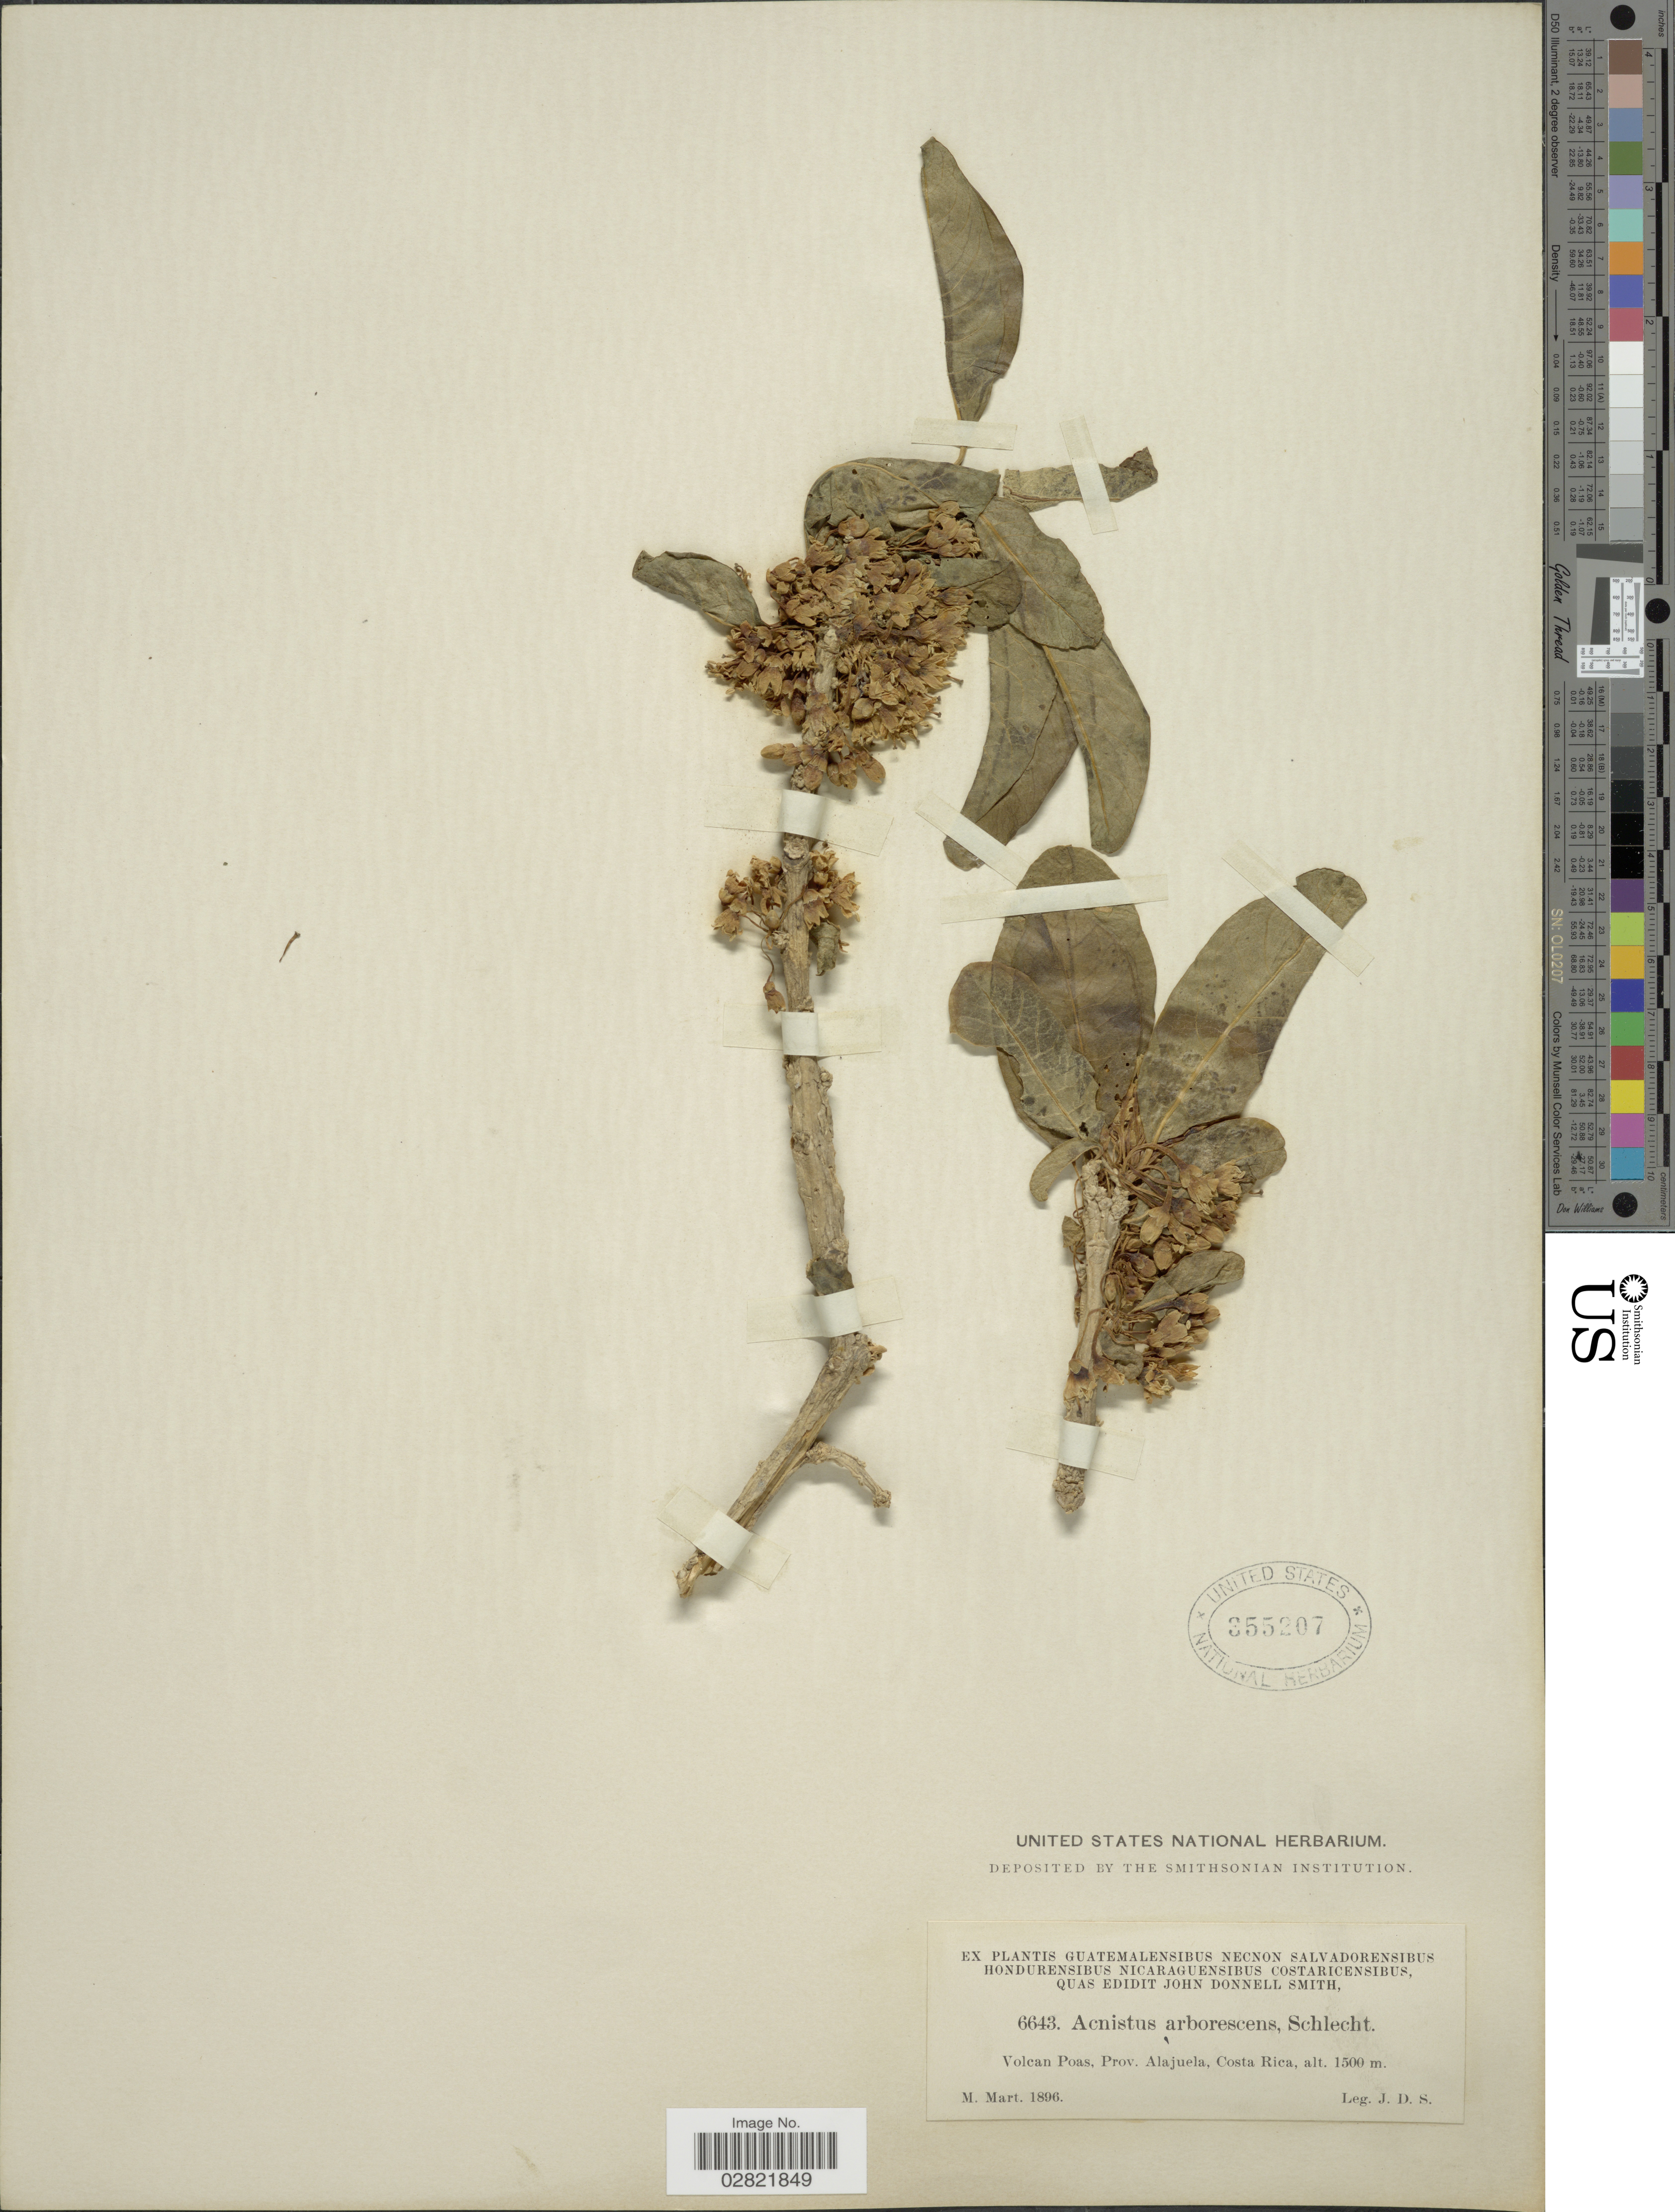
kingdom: Plantae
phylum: Tracheophyta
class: Magnoliopsida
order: Solanales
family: Solanaceae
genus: Acnistus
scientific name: Acnistus arborescens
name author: (L.) Schltdl.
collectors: J. Donnell Smith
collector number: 6643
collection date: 1896-03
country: Costa Rica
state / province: Alajuela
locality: Volcan Poas, Prov. Alajuela.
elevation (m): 1500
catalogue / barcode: US 355207